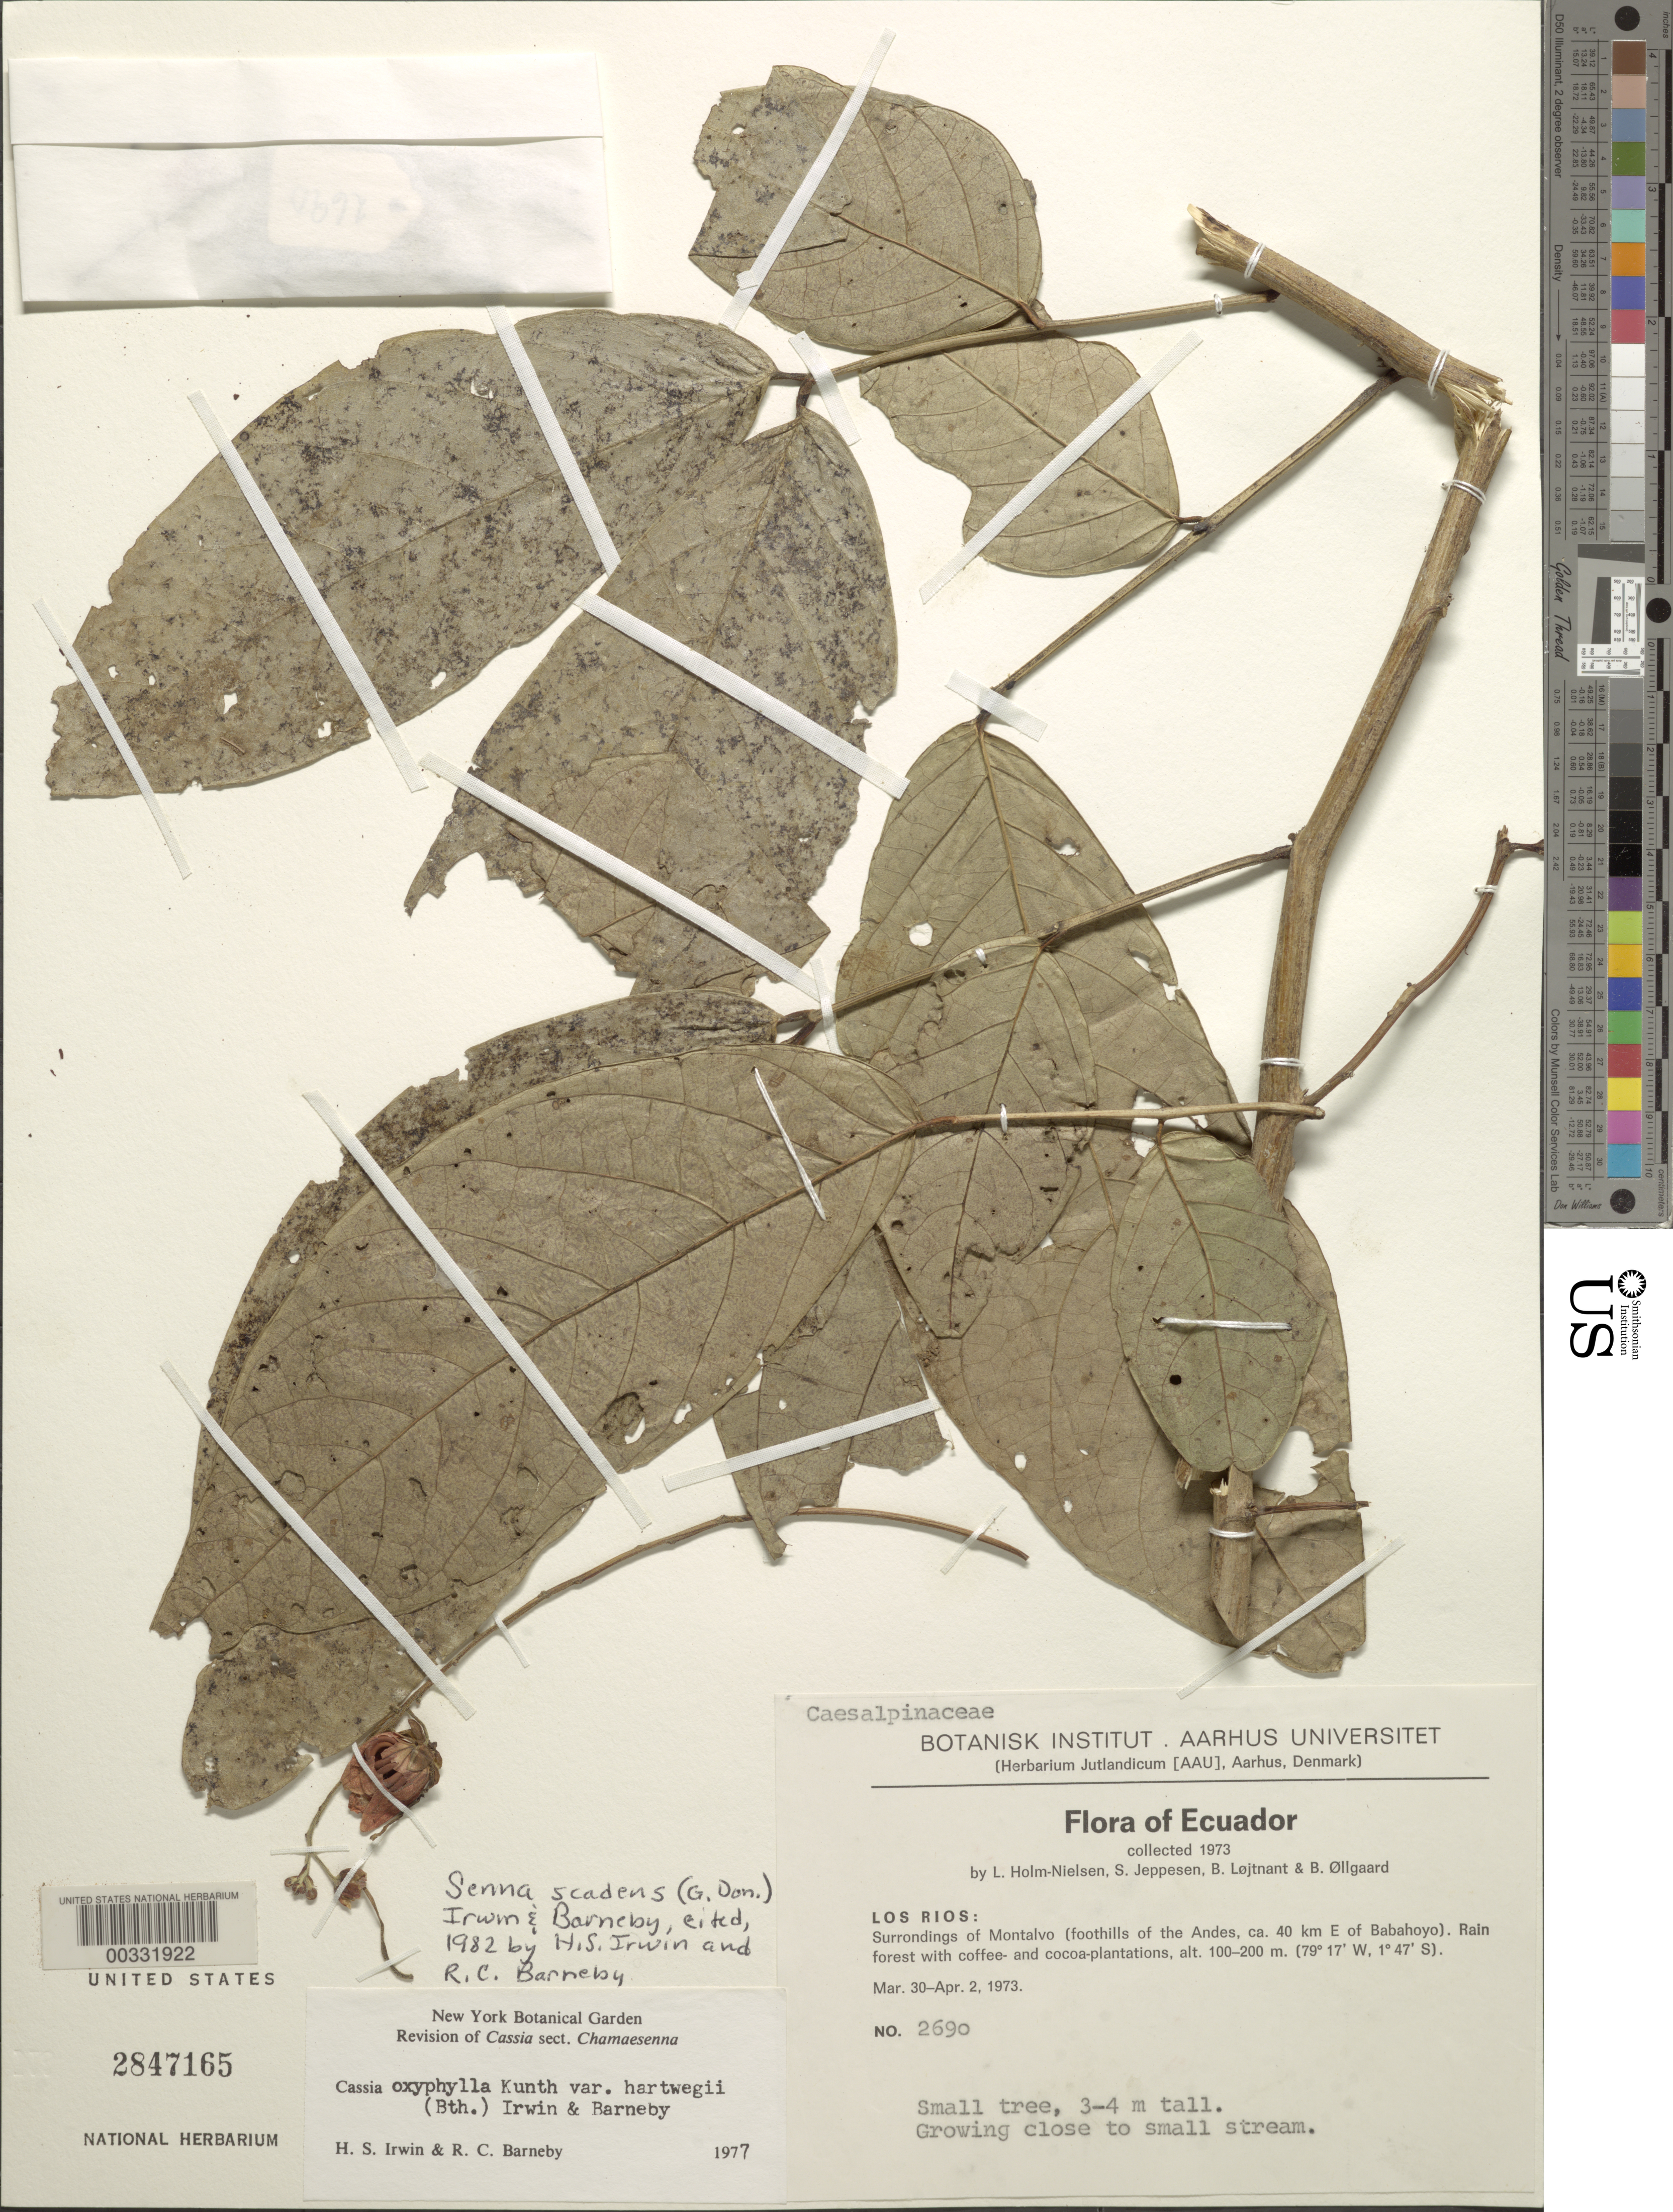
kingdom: Plantae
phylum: Tracheophyta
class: Magnoliopsida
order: Fabales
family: Fabaceae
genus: Senna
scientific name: Senna scandens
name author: (Ruiz & Pav. ex G. Don) H.S. Irwin & Barneby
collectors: L. B. Holm-Nielsen, S. Jeppesen, B. Löjtnant & B. Øllgaard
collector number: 2690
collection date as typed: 30 Mar 1973 to 02 Apr 1973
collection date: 1973-03-30/1973-04-02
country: Ecuador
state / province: Los Ríos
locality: Surroundings of montalvo, foothills of the Andes, ca 40 km E of Babahoyo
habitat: Close to small streams; rainforest with coffee- and coco-plantations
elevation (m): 100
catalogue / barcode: US 2847165